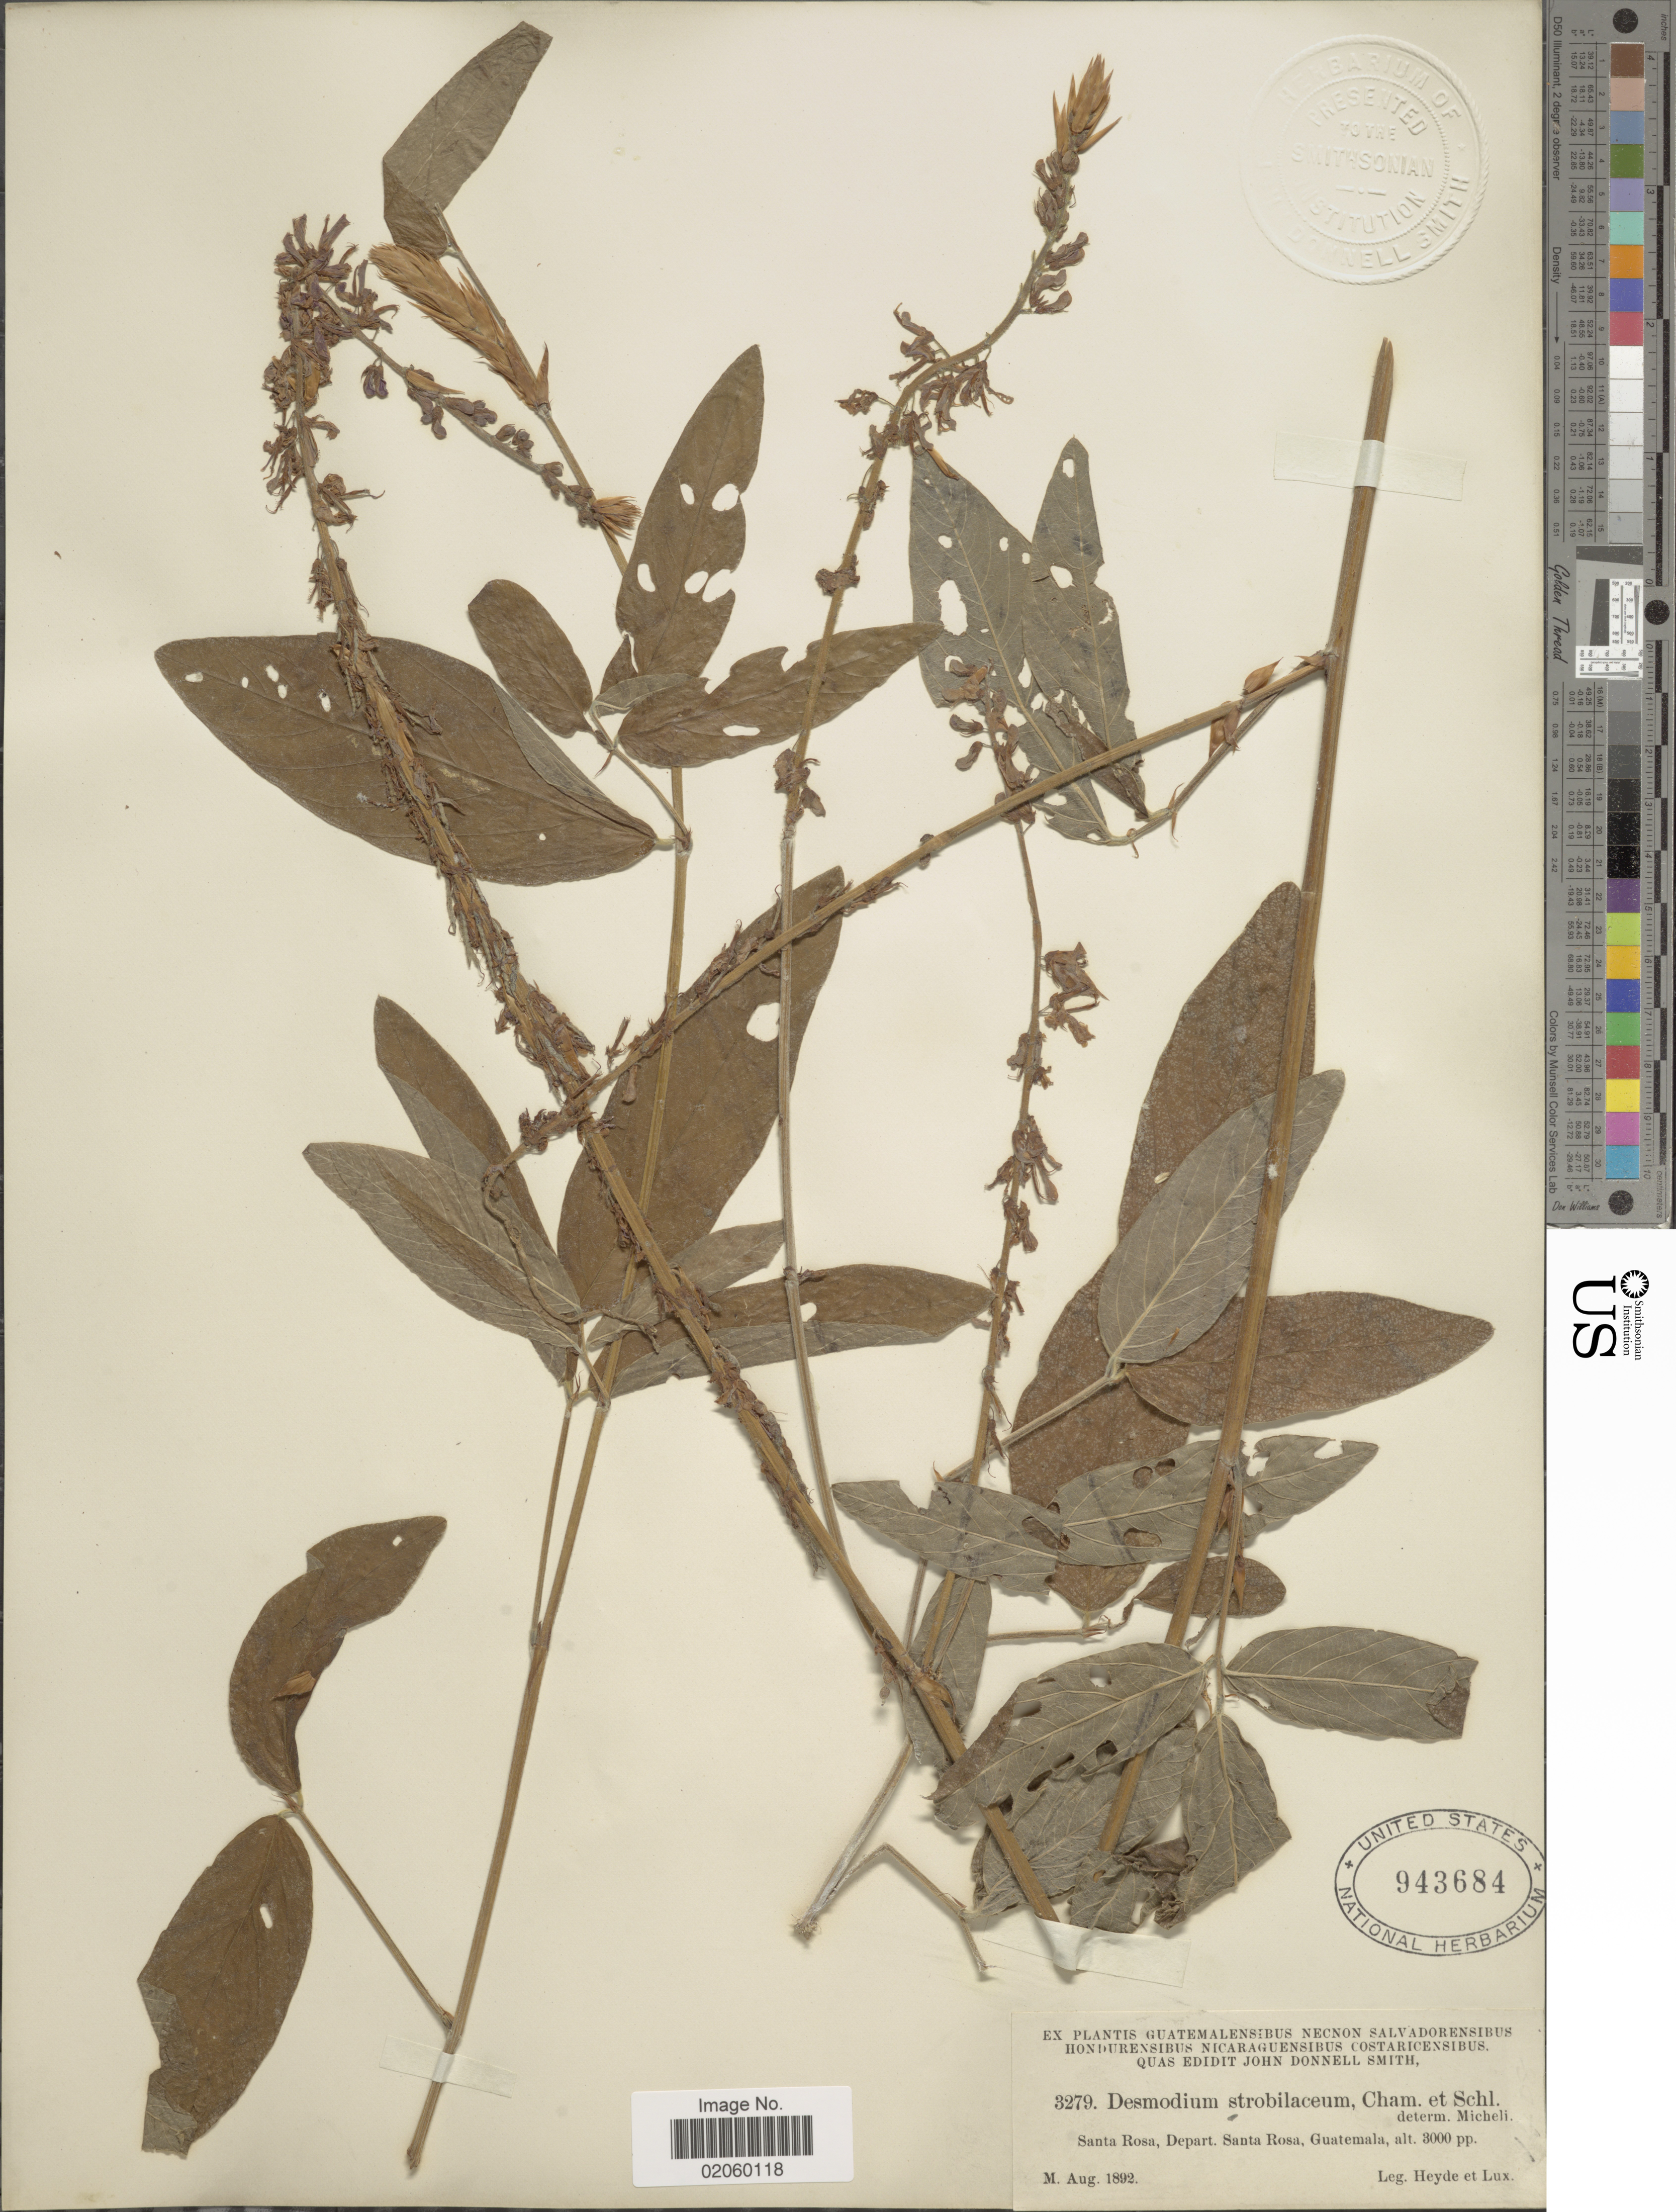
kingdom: Plantae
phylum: Tracheophyta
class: Magnoliopsida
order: Fabales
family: Fabaceae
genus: Desmodium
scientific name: Desmodium strobilaceum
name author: Schltdl.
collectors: Heyde & Lux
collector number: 3279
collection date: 1892-08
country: Guatemala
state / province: Santa Rosa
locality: Santa Rosa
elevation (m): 914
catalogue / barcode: US 943684